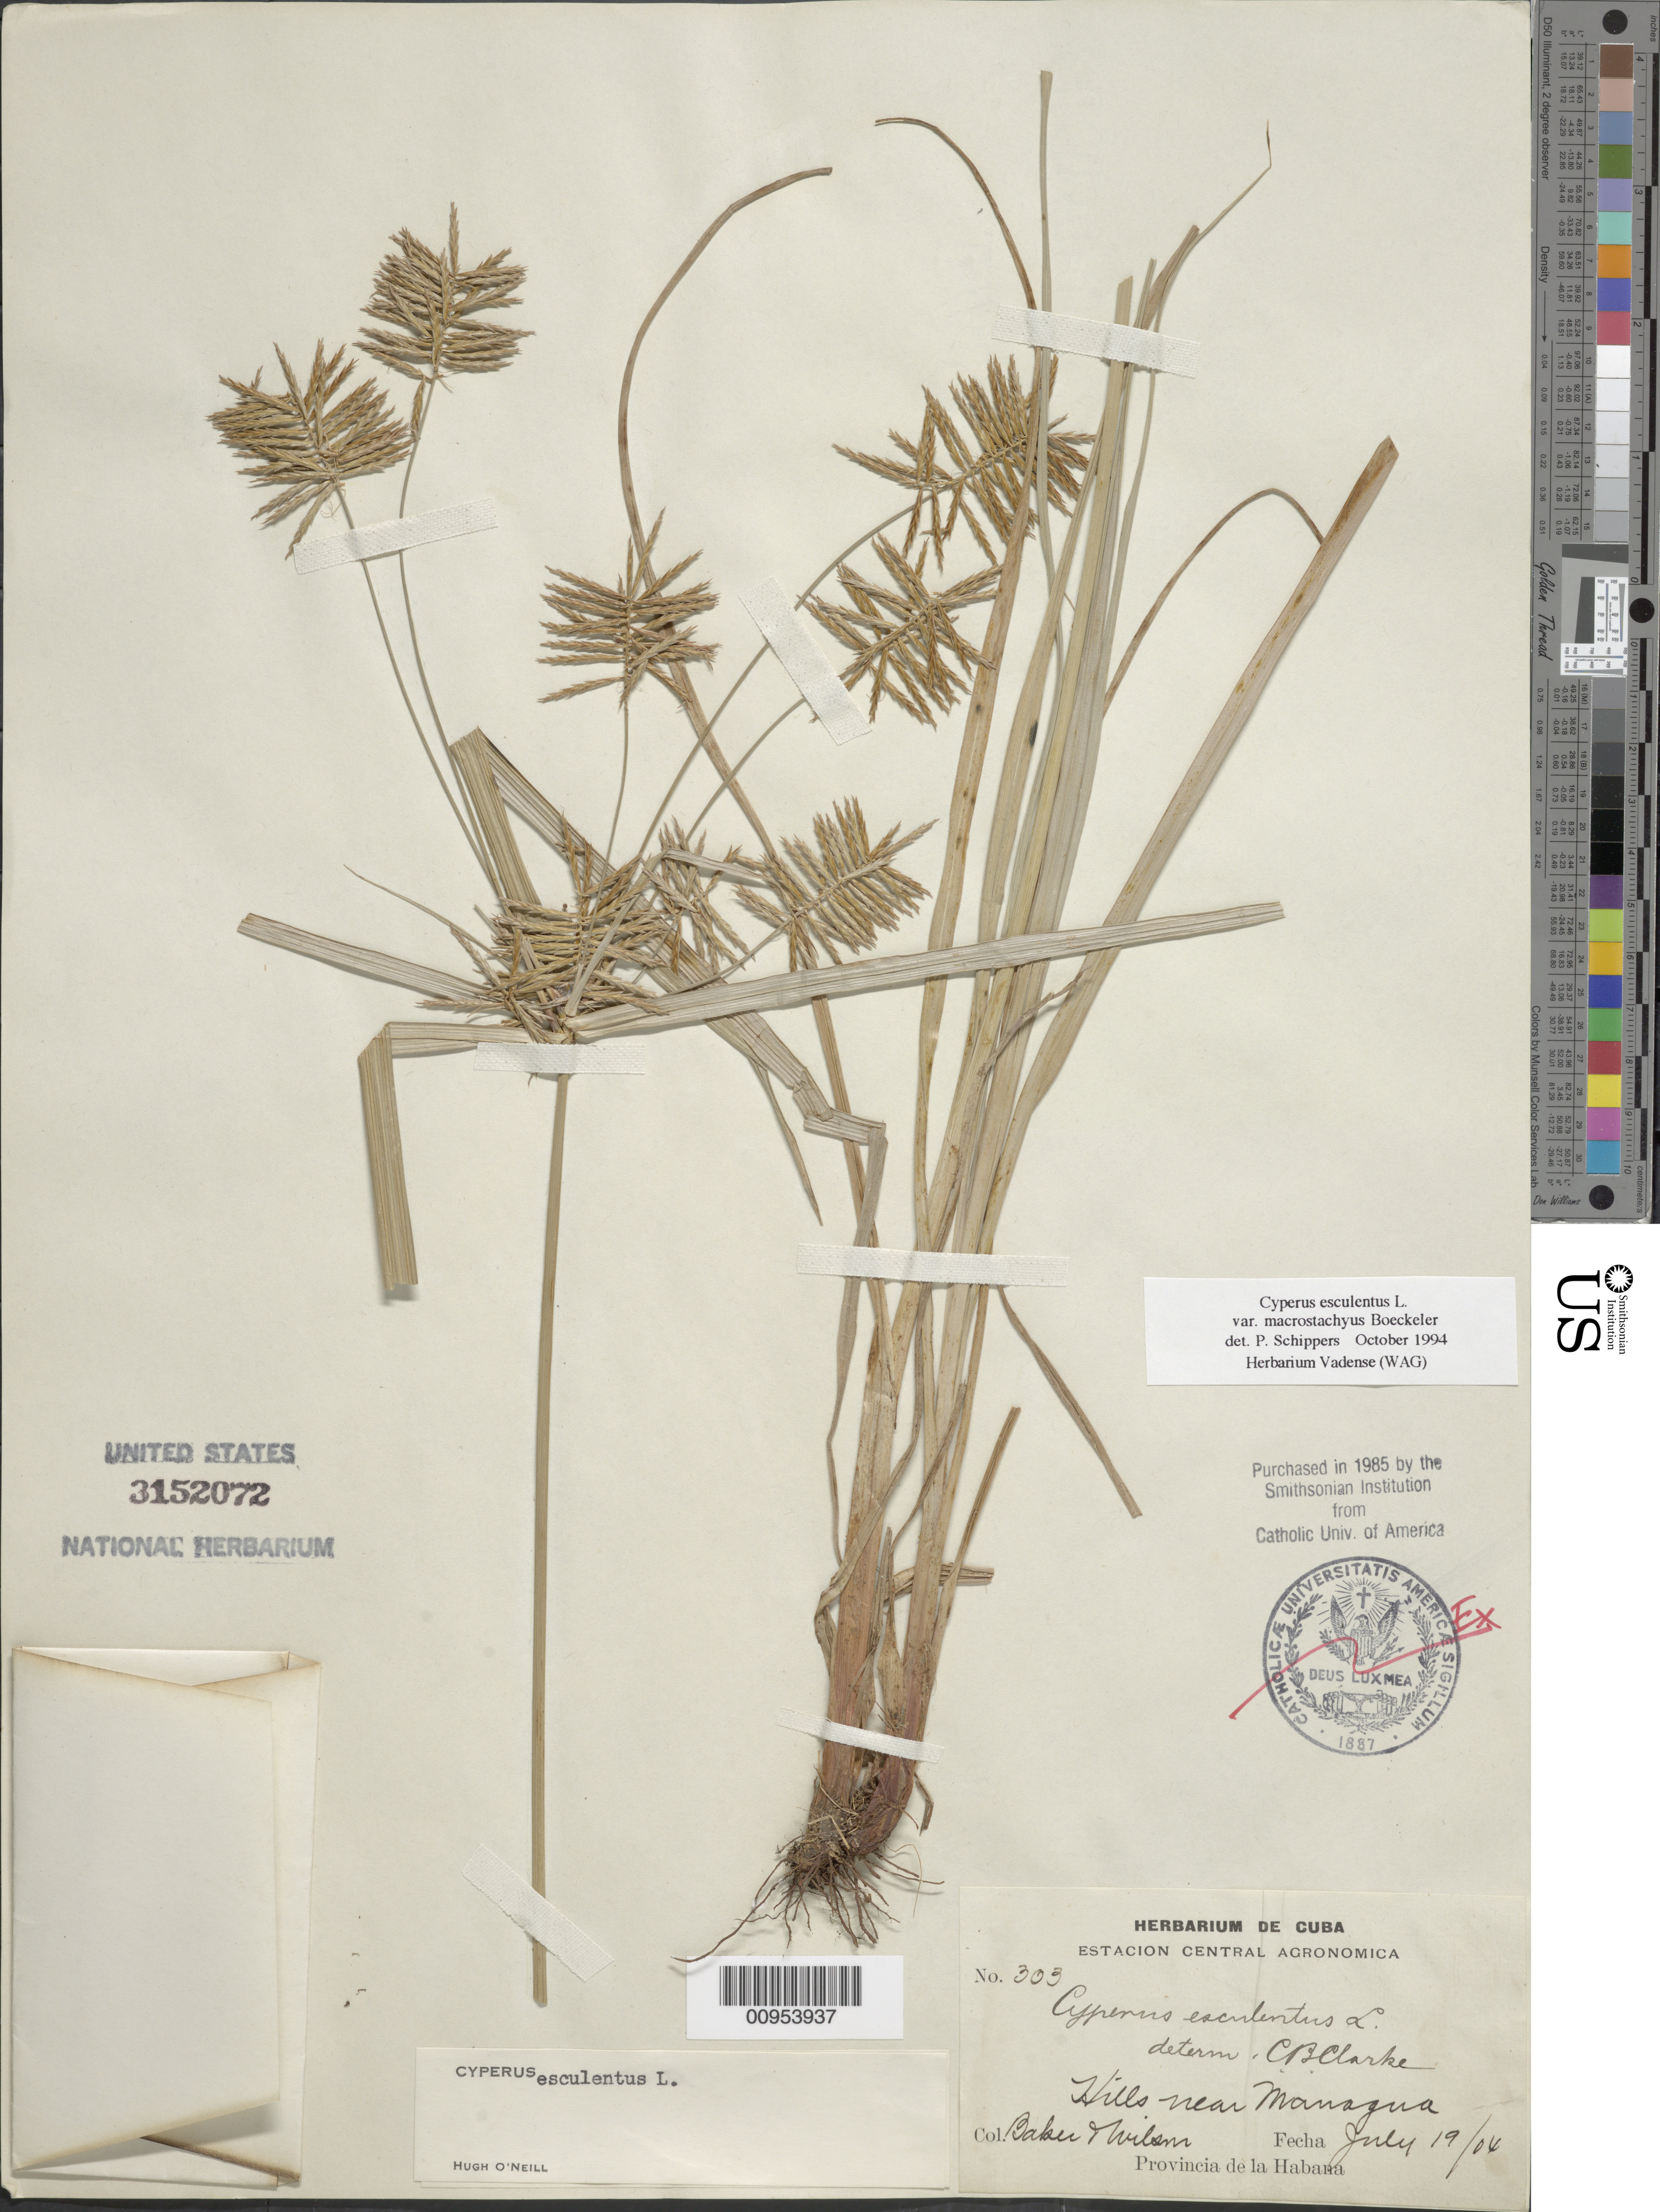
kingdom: Plantae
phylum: Tracheophyta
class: Liliopsida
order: Poales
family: Cyperaceae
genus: Cyperus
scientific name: Cyperus esculentus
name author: L.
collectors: C. F. Baker & -- Wilson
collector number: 303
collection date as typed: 19 jul 1904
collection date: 1904-07-19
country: Cuba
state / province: La Habana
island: Cuba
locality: hills near Managua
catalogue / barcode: US 3152072